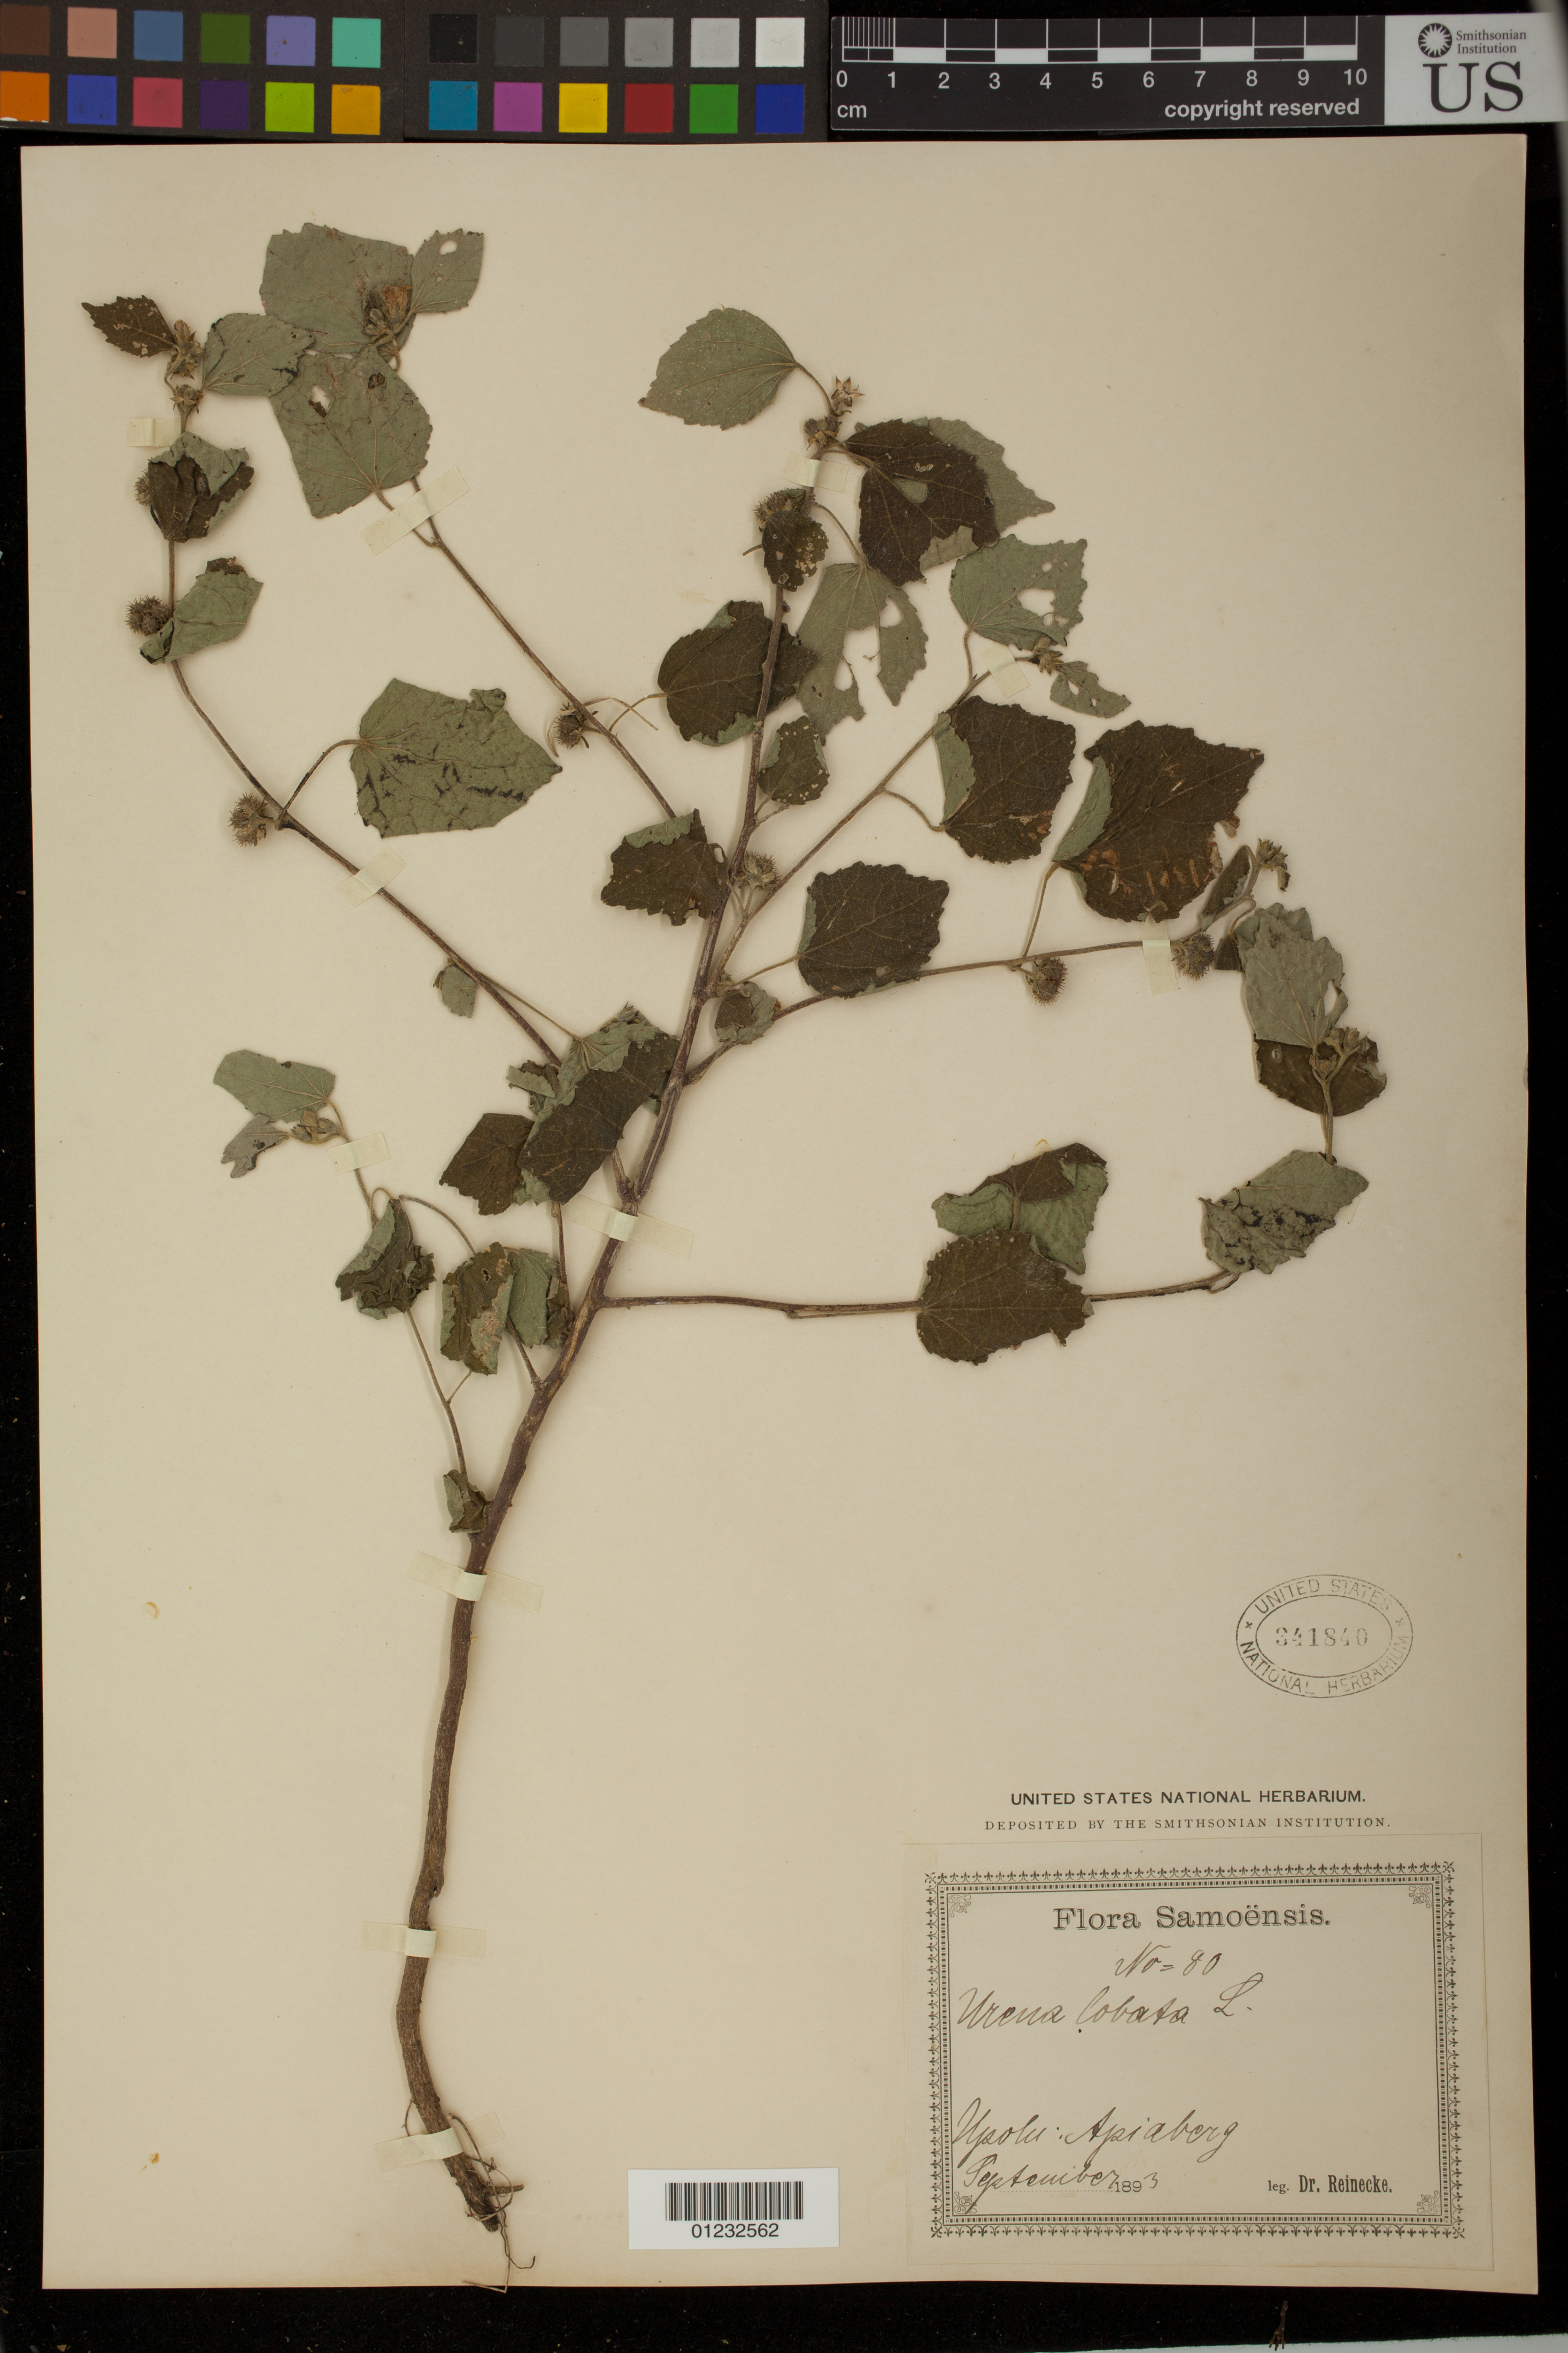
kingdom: Plantae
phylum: Tracheophyta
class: Magnoliopsida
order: Malvales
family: Malvaceae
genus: Urena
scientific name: Urena lobata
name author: L.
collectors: -- Reinecke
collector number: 80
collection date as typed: Sep 1893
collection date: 1893-09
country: Samoa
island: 'Upolu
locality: Apia.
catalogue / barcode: US 341840